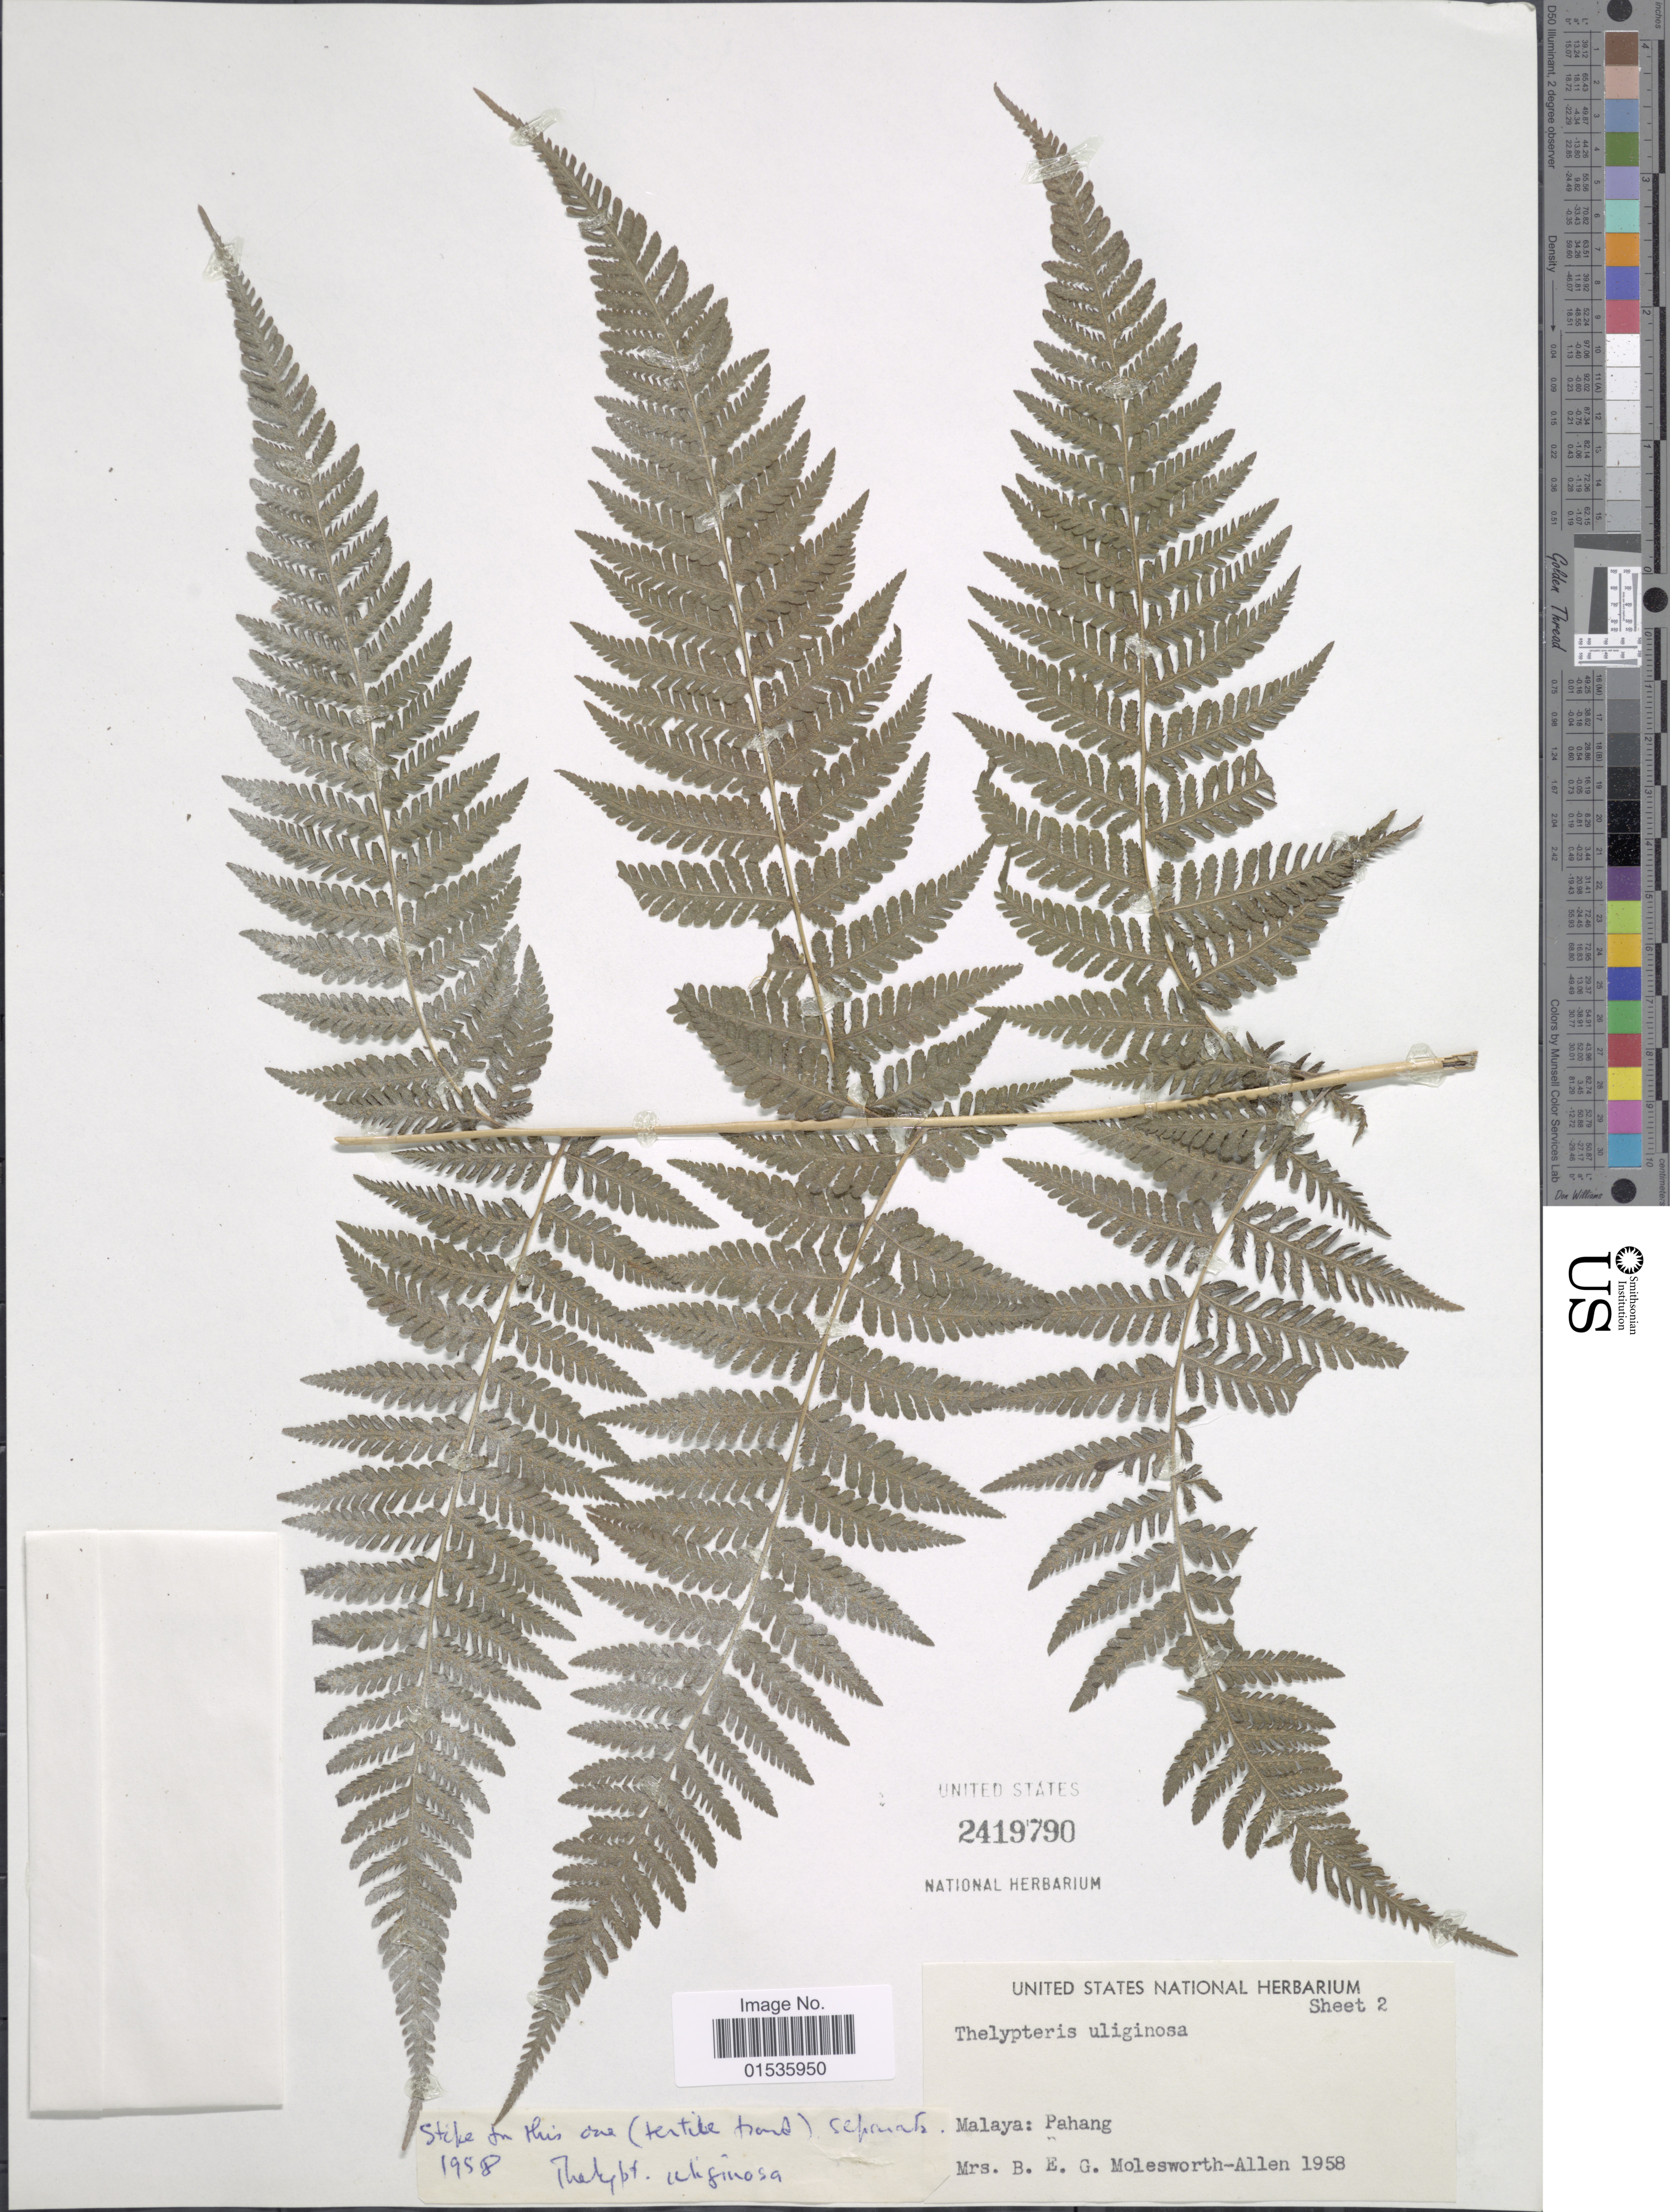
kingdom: Plantae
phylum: Tracheophyta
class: Polypodiopsida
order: Polypodiales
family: Thelypteridaceae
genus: Macrothelypteris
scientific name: Macrothelypteris torresiana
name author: (Gaudich.) Ching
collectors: B. E. G. Molesworth-Allen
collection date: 1958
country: Malaysia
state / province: Pahang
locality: Malaya: Pahang.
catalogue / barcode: US 2419790